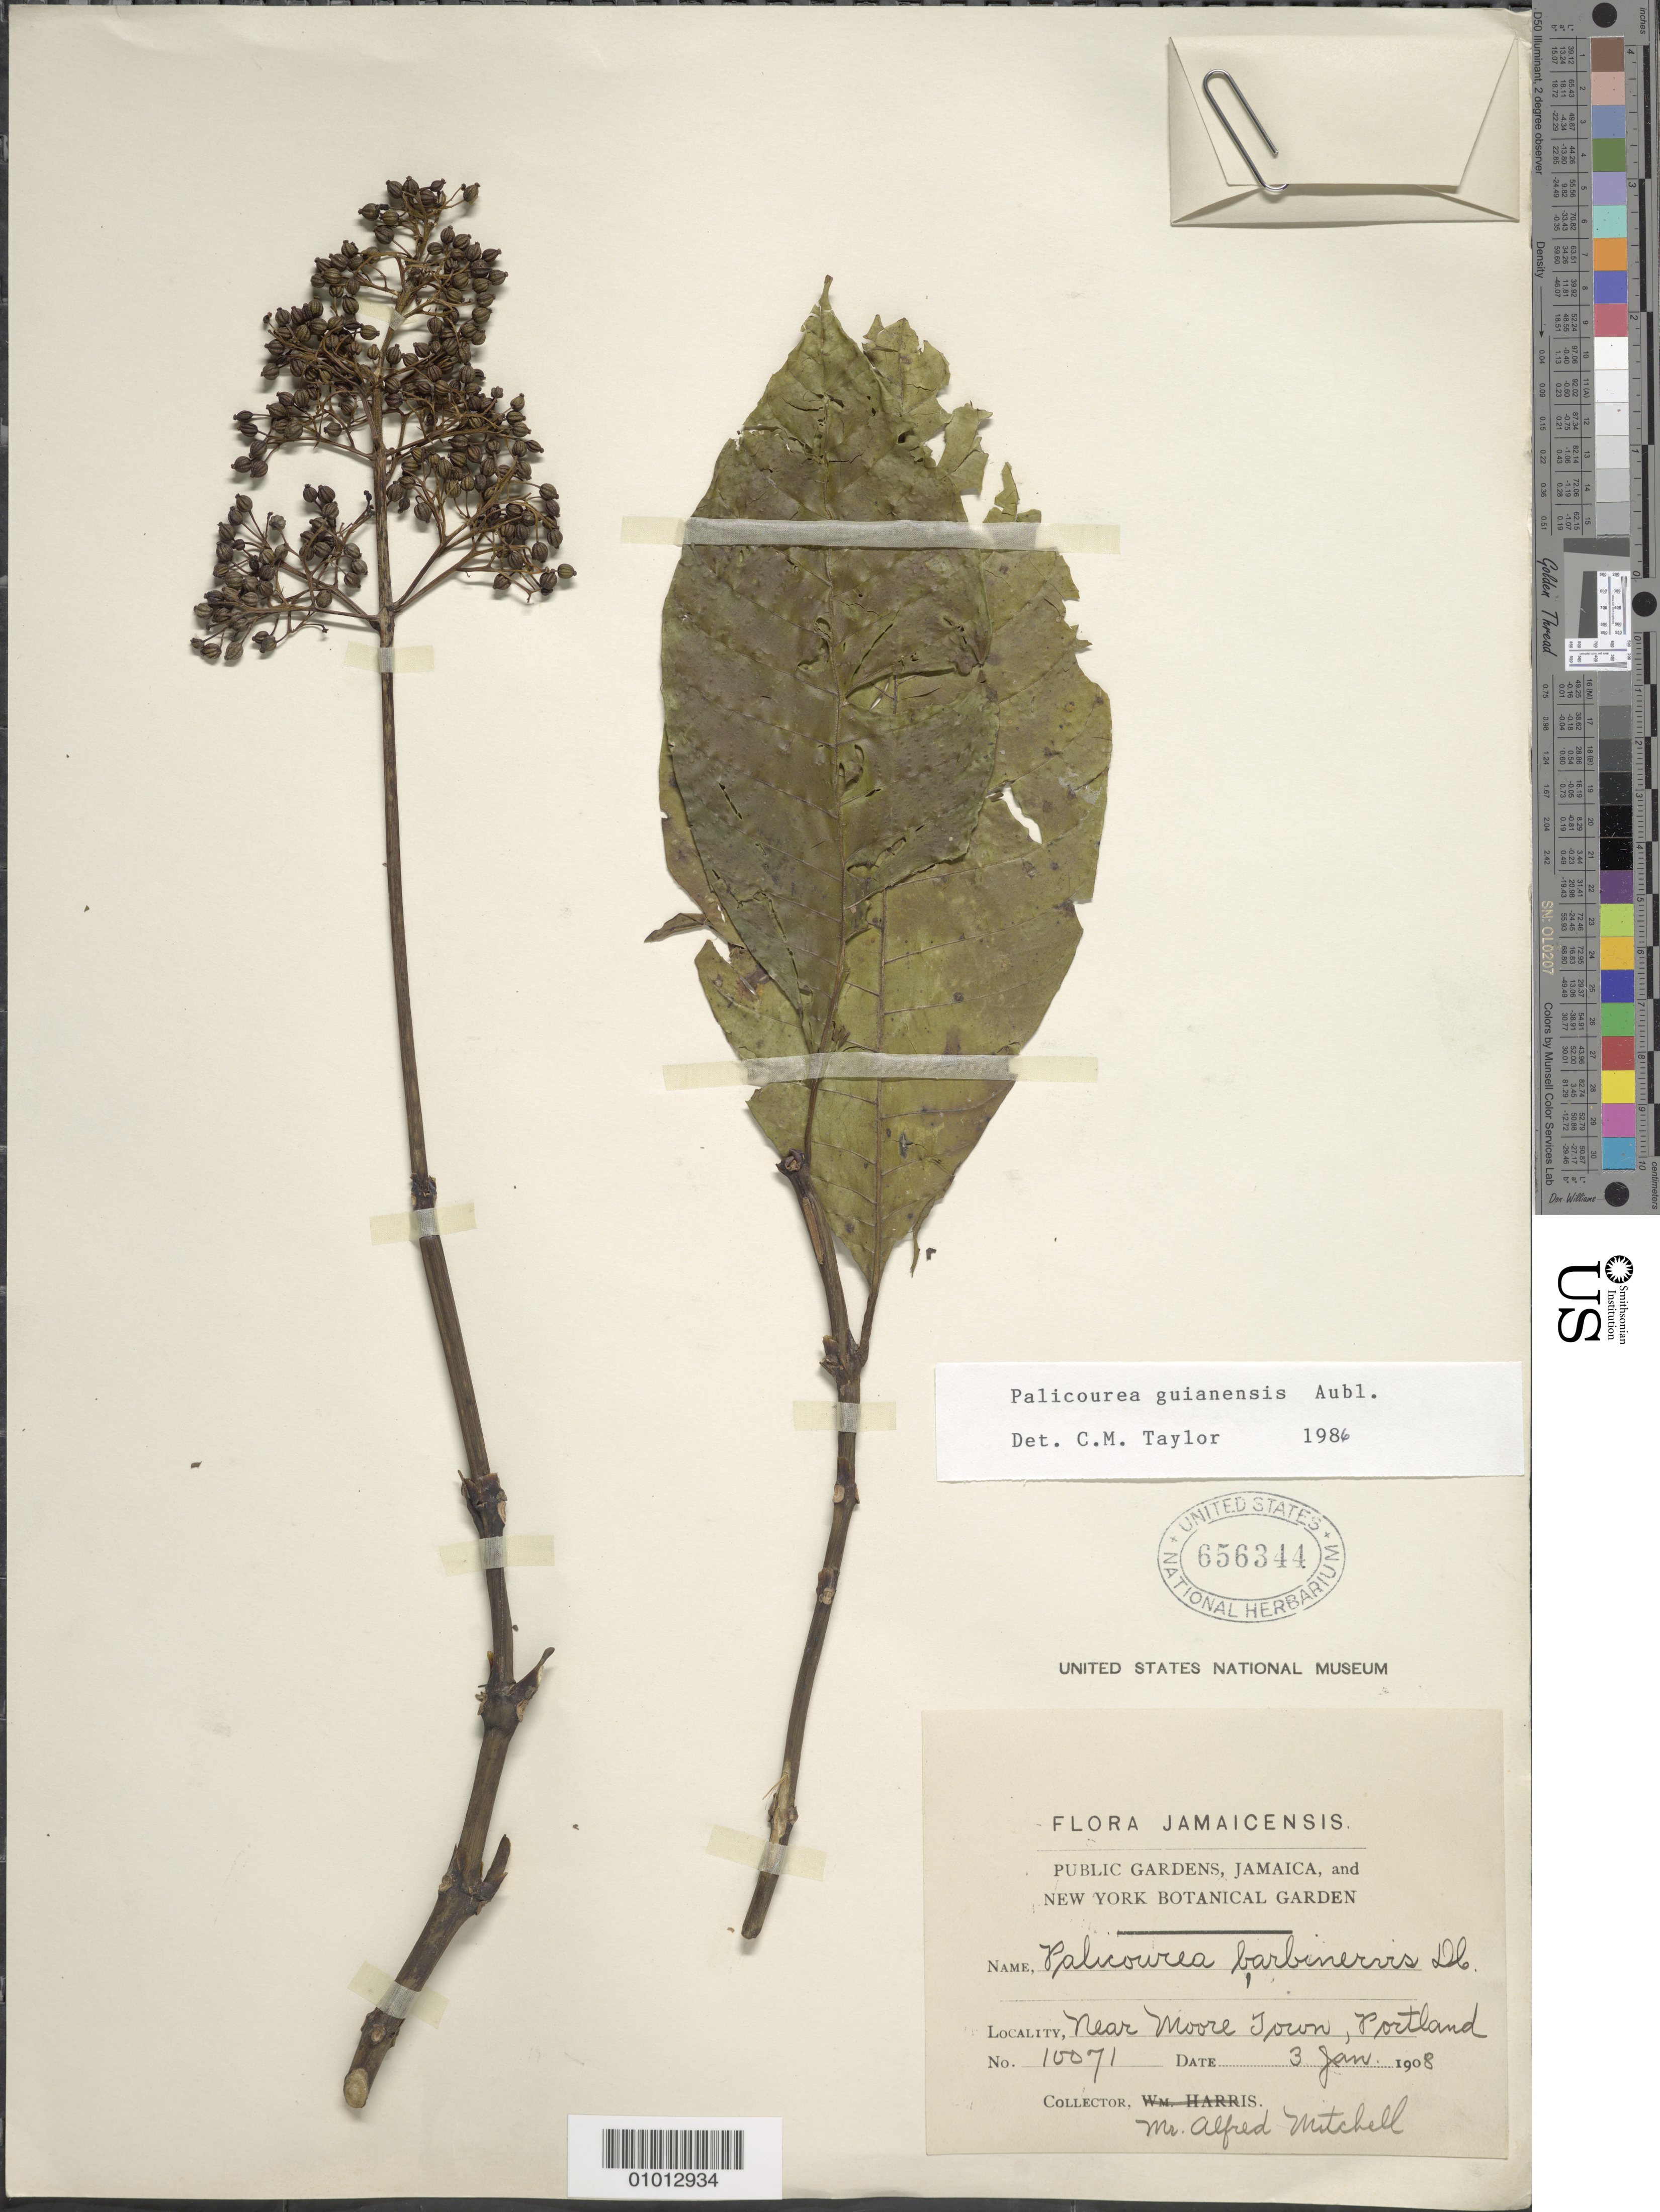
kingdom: Plantae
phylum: Tracheophyta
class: Magnoliopsida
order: Gentianales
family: Rubiaceae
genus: Palicourea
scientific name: Palicourea guianensis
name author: Aubl.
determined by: Taylor, Charlotte M.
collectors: A. Mitchell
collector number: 10071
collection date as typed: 03 Jan 1908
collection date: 1908-01-03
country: Jamaica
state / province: Portland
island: Jamaica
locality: Near Moore Town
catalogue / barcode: US 656344